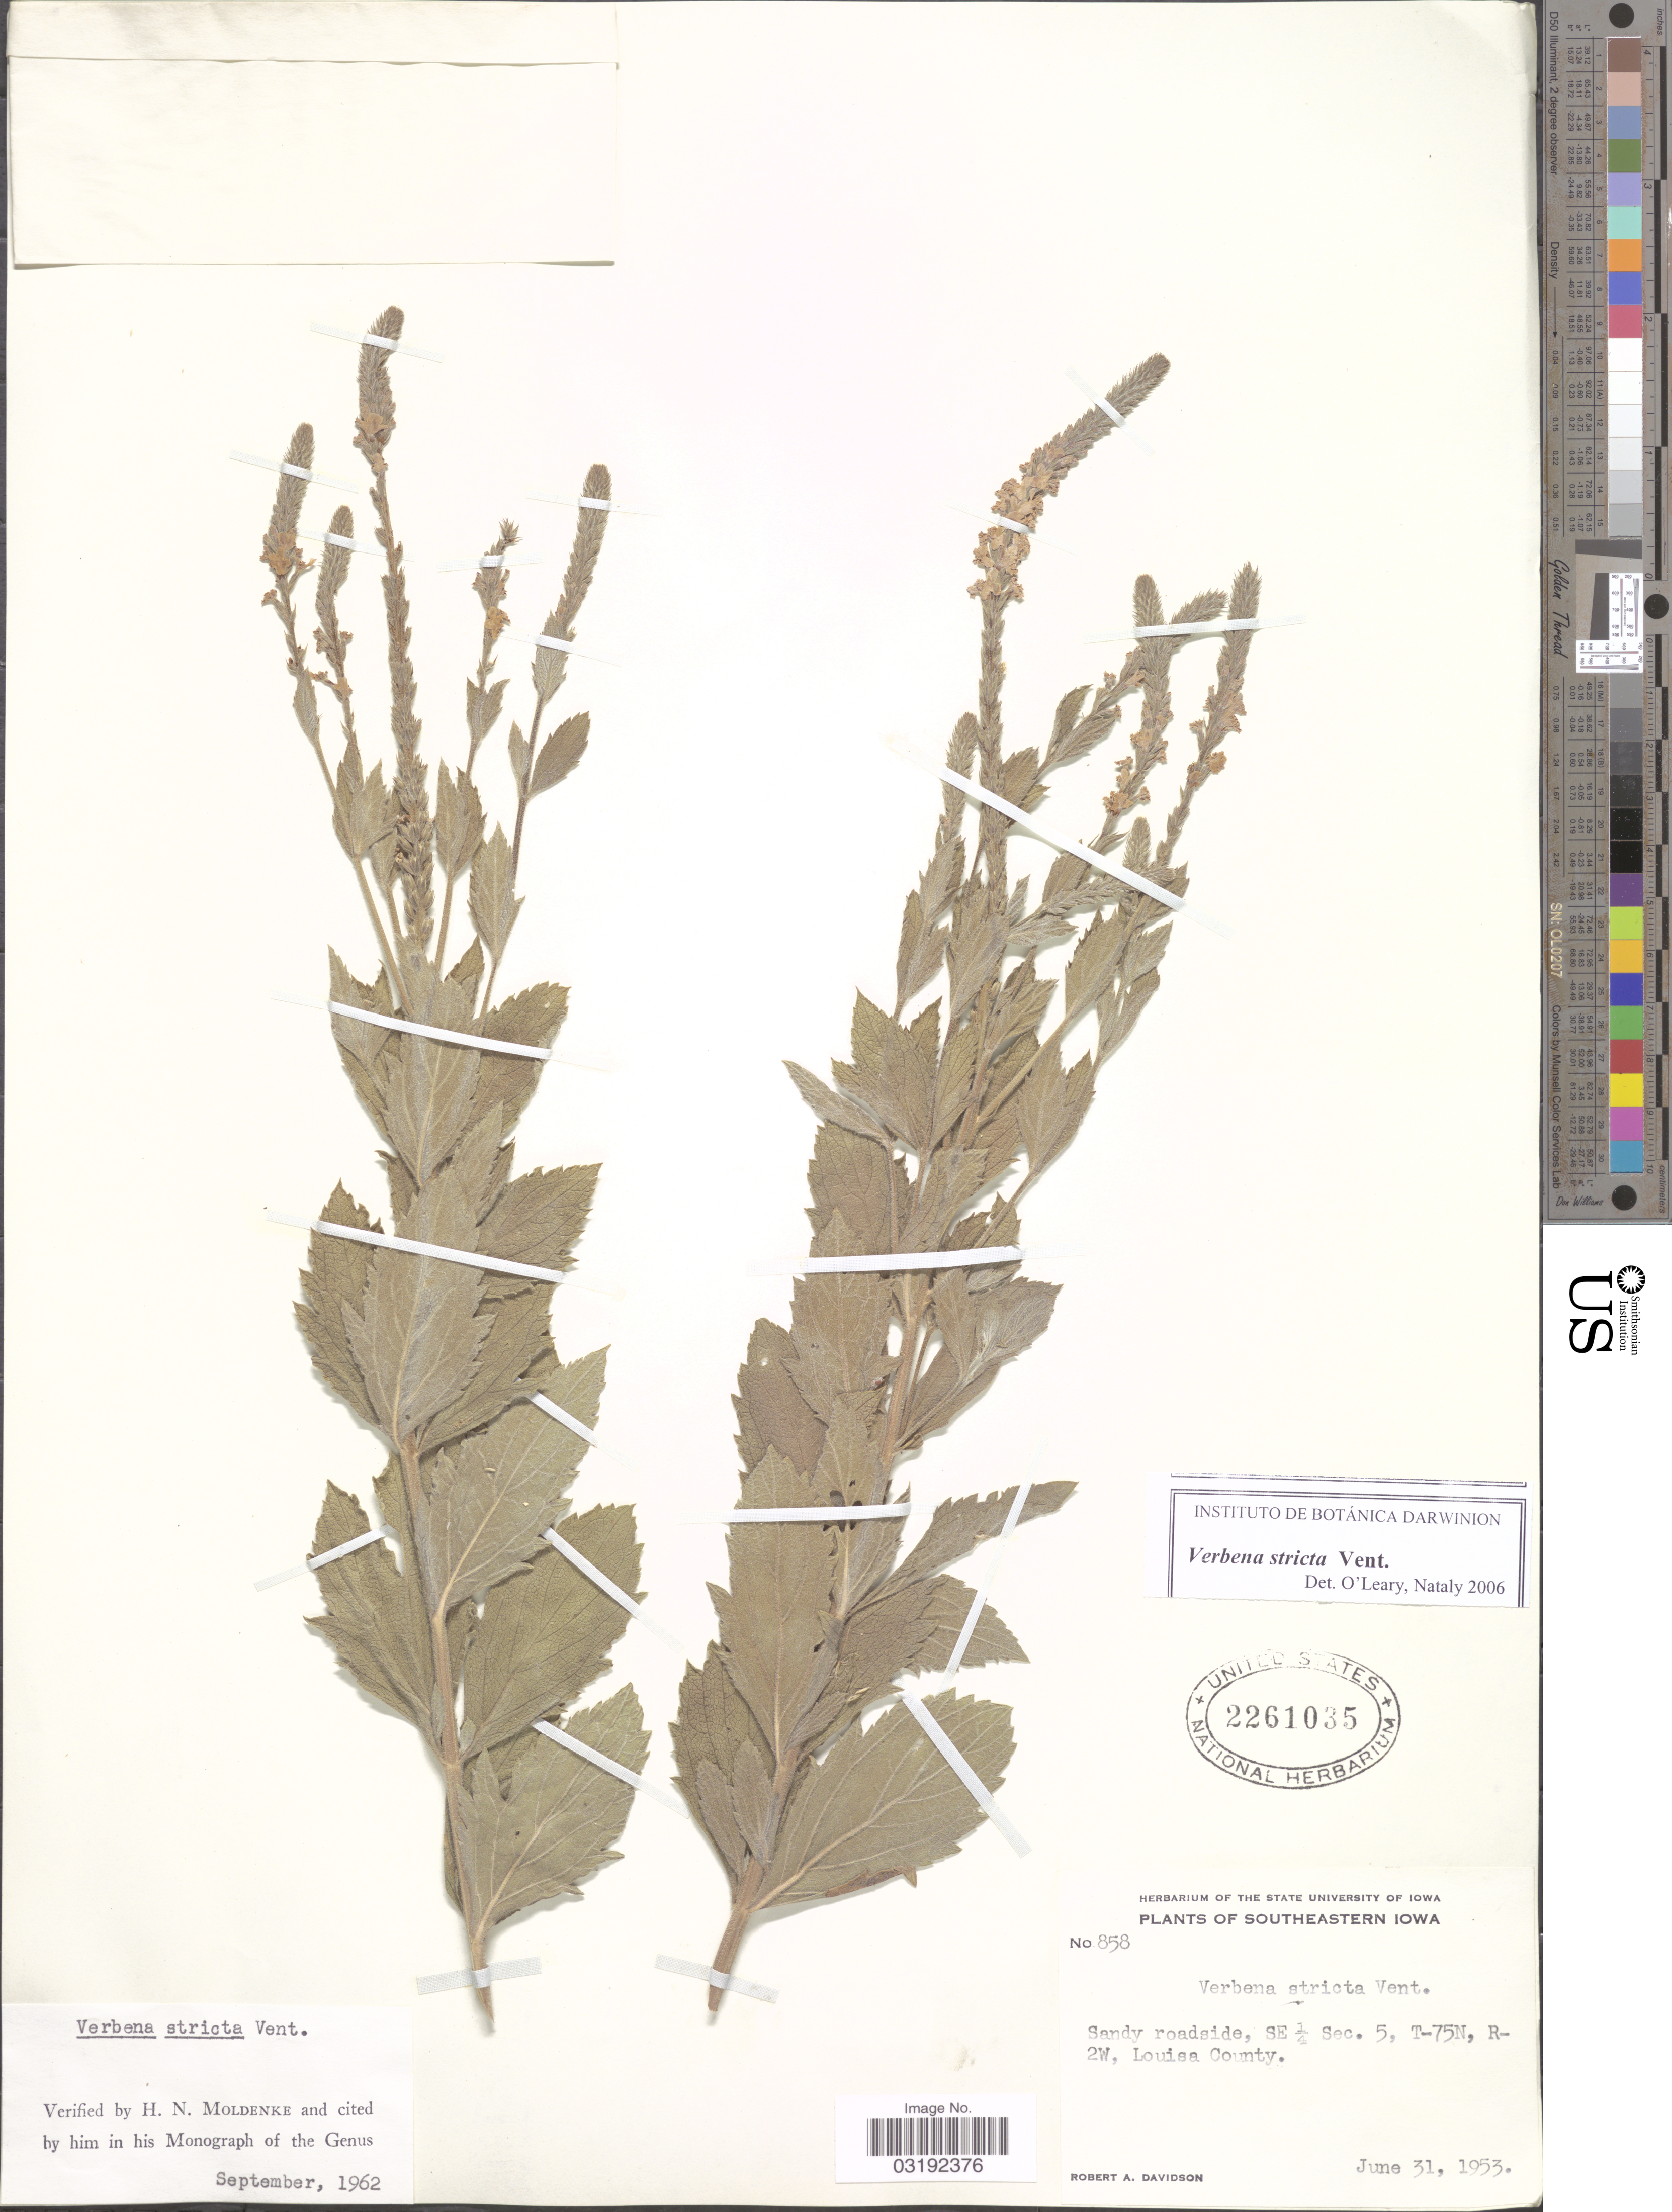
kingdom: Plantae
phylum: Tracheophyta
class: Magnoliopsida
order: Lamiales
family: Verbenaceae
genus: Verbena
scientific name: Verbena stricta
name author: Vent.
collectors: R. A. Davidson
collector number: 858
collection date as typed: Transcribed d/m/y: 31/6/1953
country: United States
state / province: Iowa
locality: Southeastern Iowa, Sandy roadside, SE ¼ Sec. 5, T-75N, R-2W, Louisa County.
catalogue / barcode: US 2261035